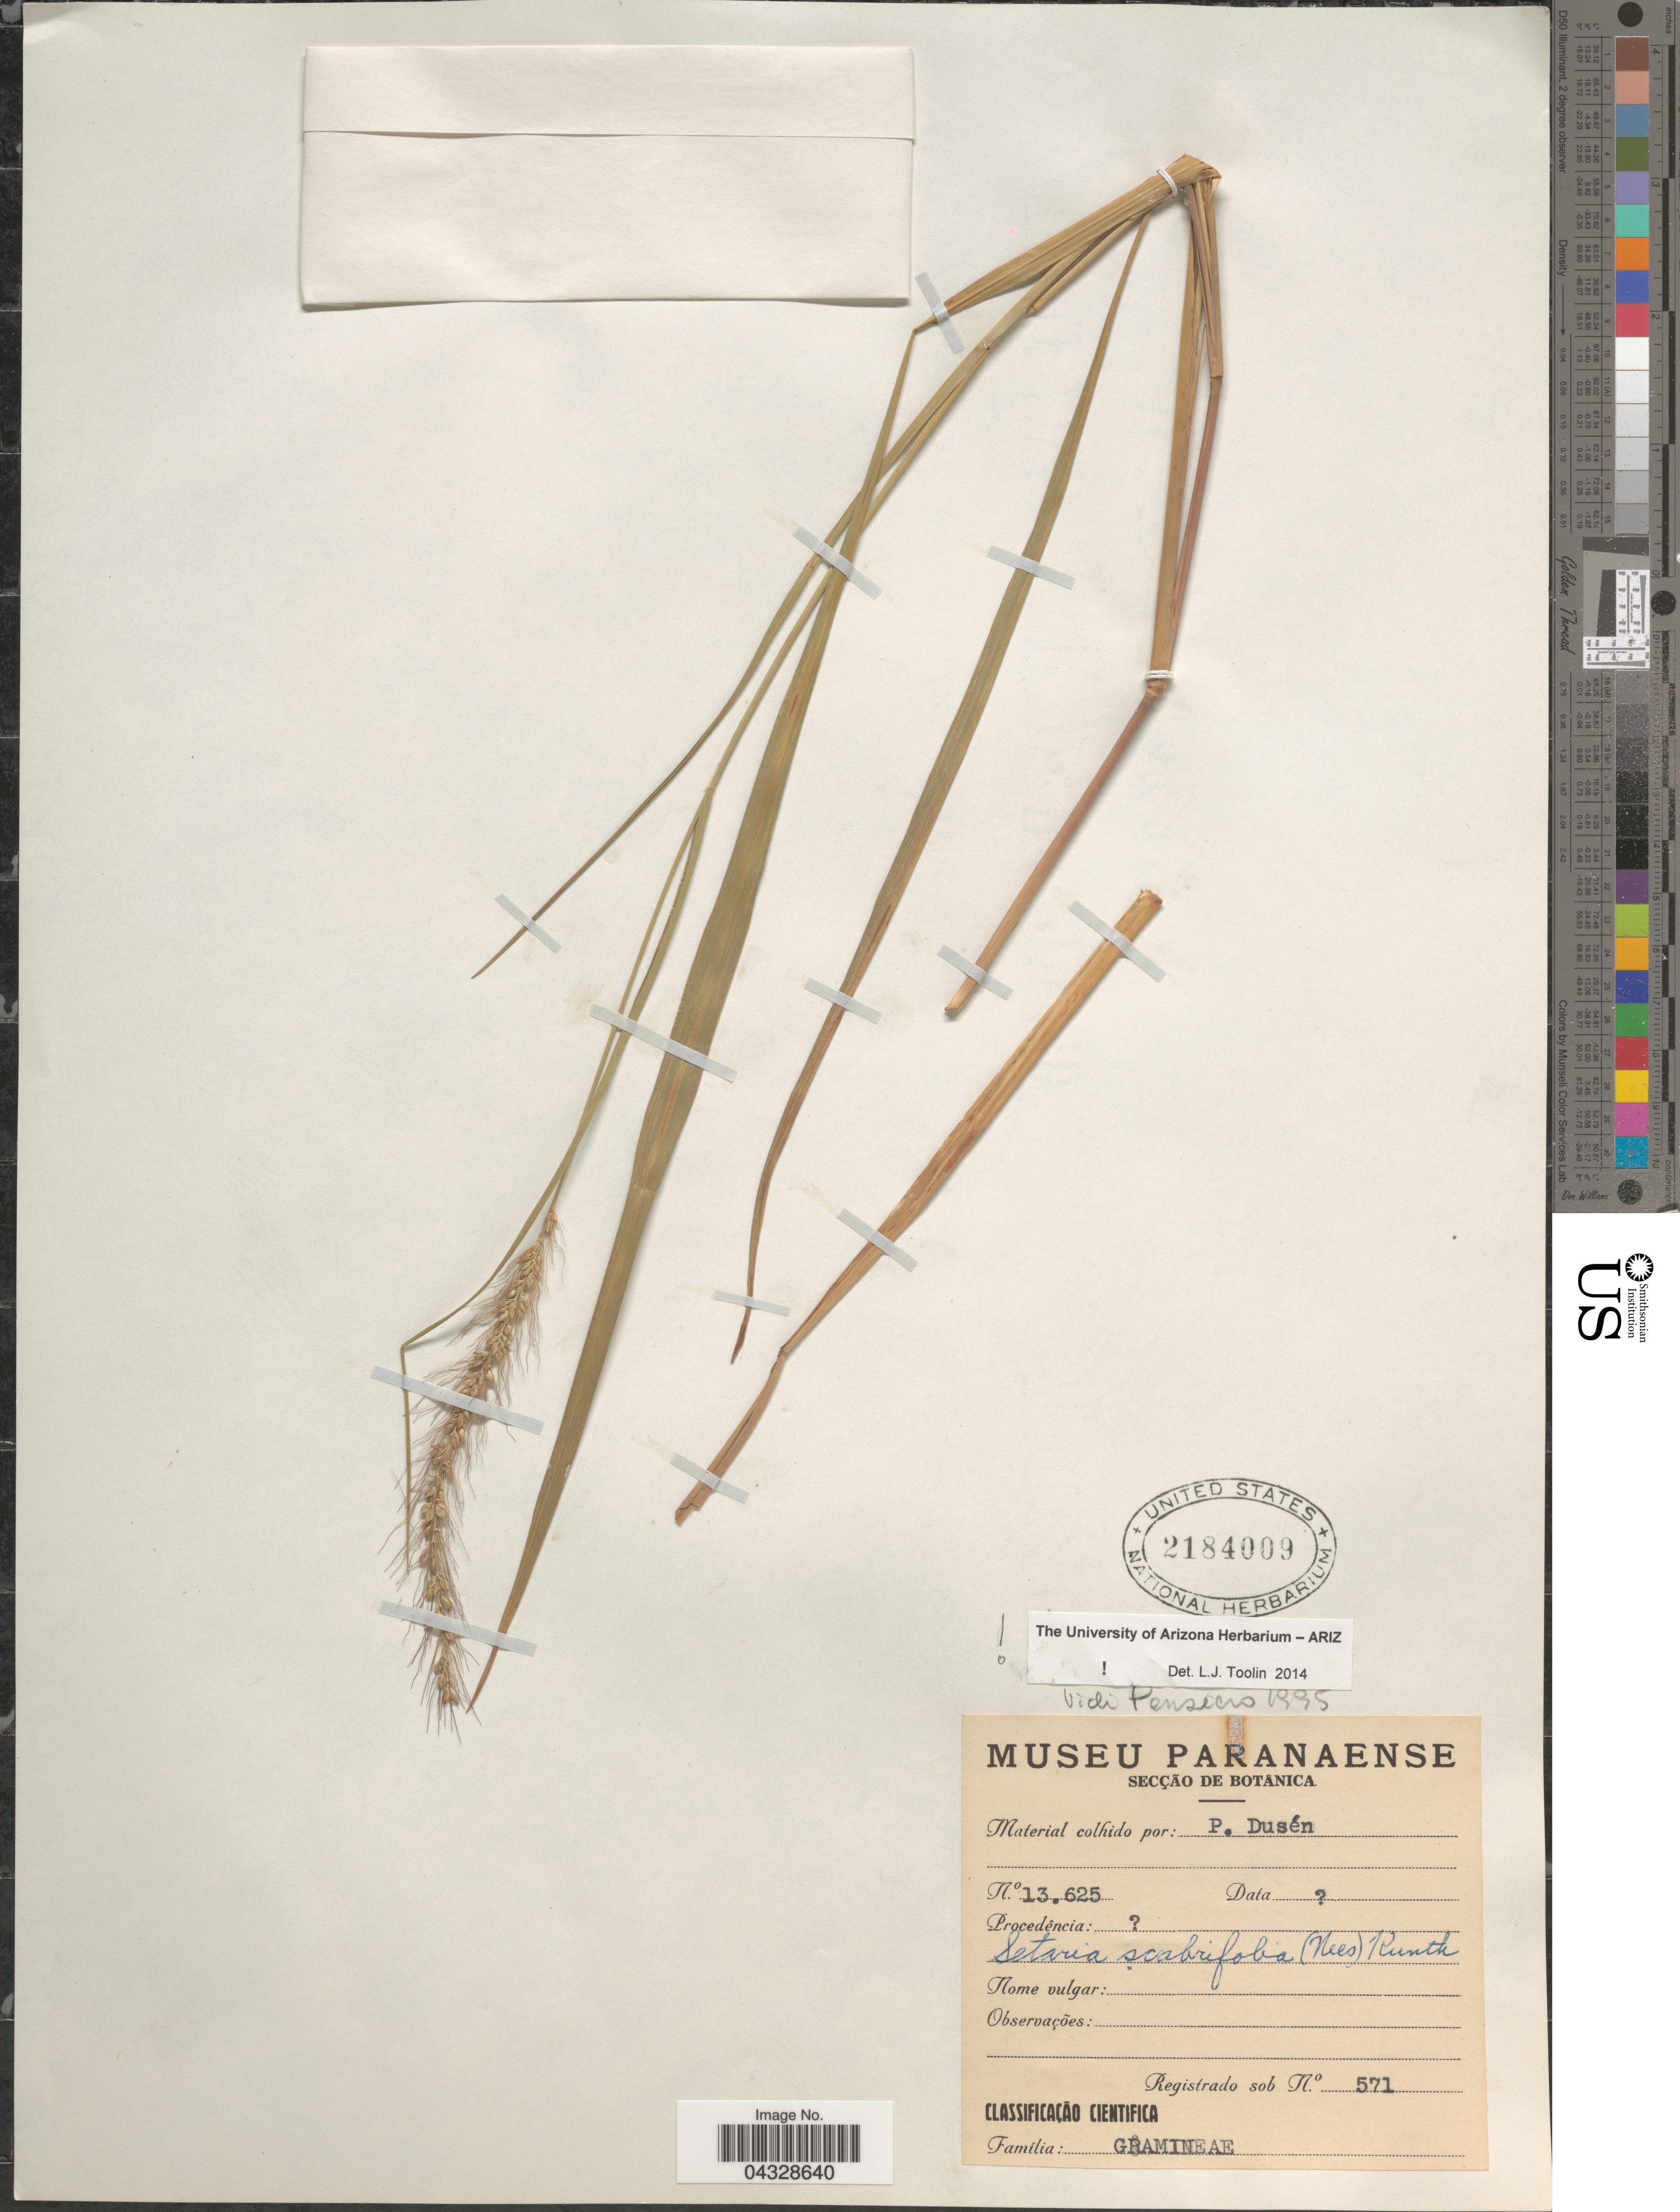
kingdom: Plantae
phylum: Tracheophyta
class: Liliopsida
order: Poales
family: Poaceae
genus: Setaria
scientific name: Setaria scabrifolia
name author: Kunth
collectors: P. Dusén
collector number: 13625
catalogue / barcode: US 2184009